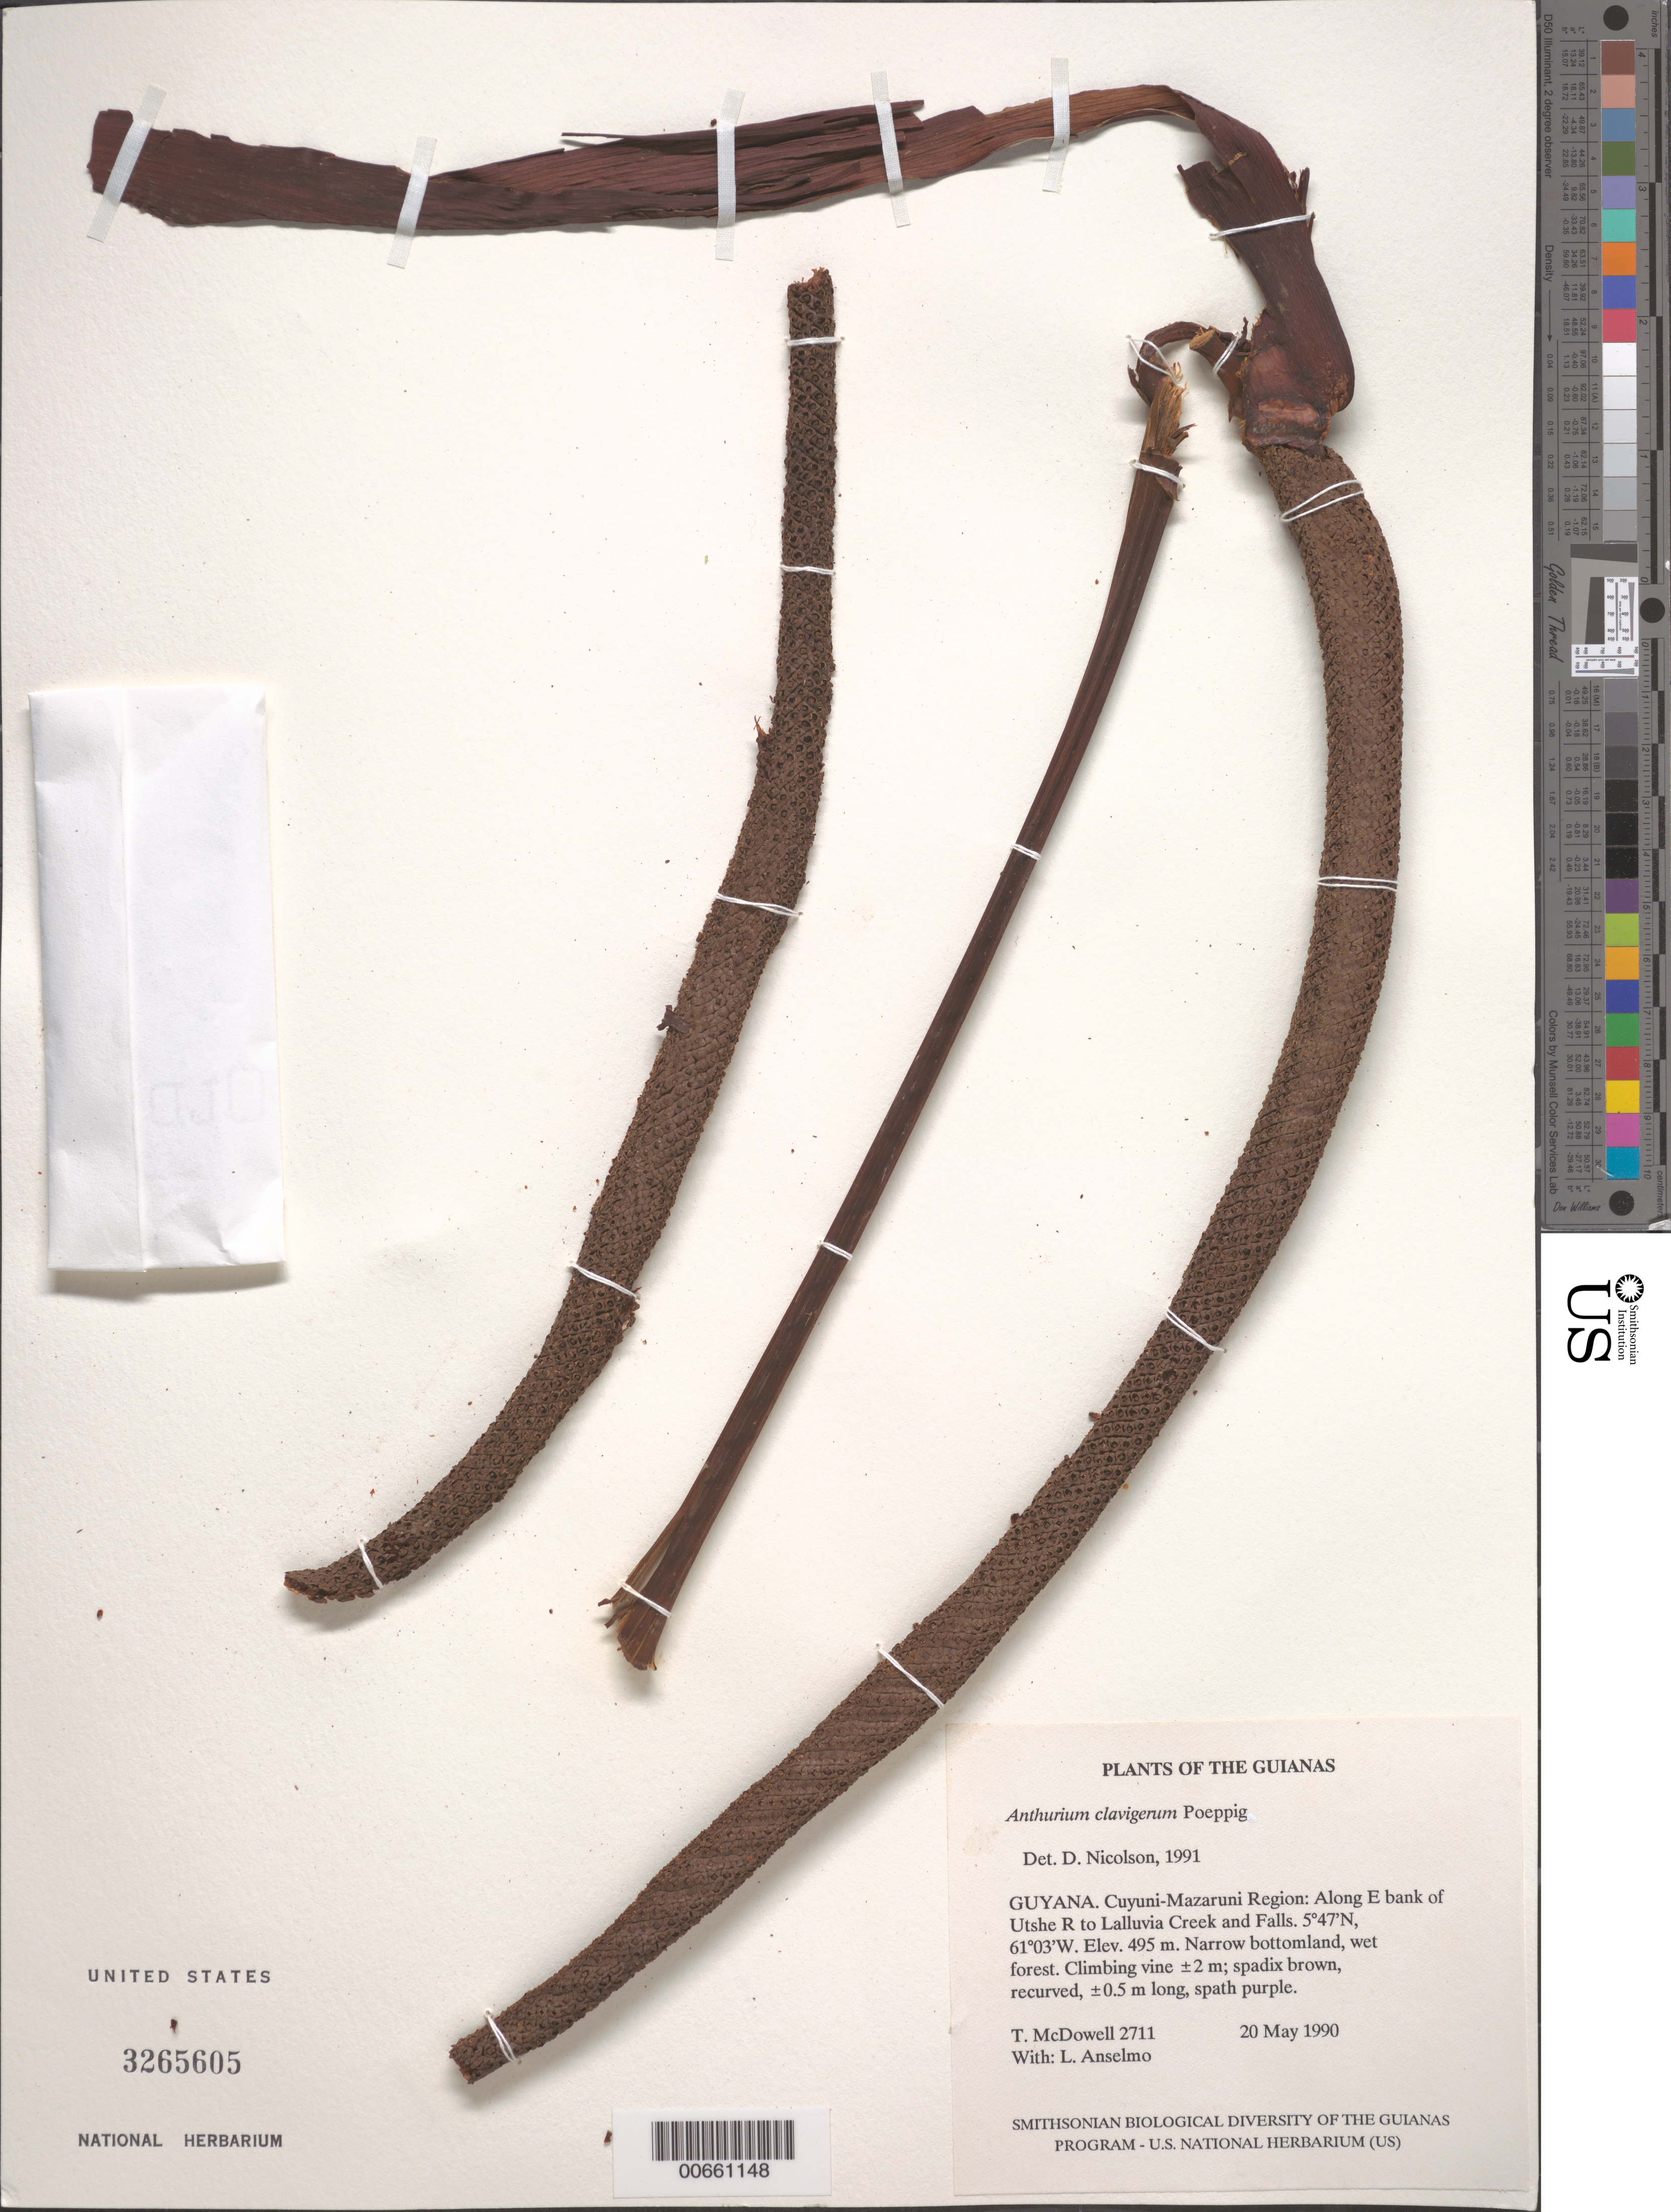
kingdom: Plantae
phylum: Tracheophyta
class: Liliopsida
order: Alismatales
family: Araceae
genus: Anthurium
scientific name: Anthurium clavigerum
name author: Poepp. & Endl.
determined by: Nicolson, Dan H.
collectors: T. McDowell & L. Anselmo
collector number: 2711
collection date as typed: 20 May 1990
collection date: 1990-05-20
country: Guyana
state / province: Cuyuni-Mazaruni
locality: Along E bank Utshi R, from falls above Paruima Mission to Lalluvia Creek and Falls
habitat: Narrow bottomland, base of cliff, wet forest. Occasional farm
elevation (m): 495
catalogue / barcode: US 3265605